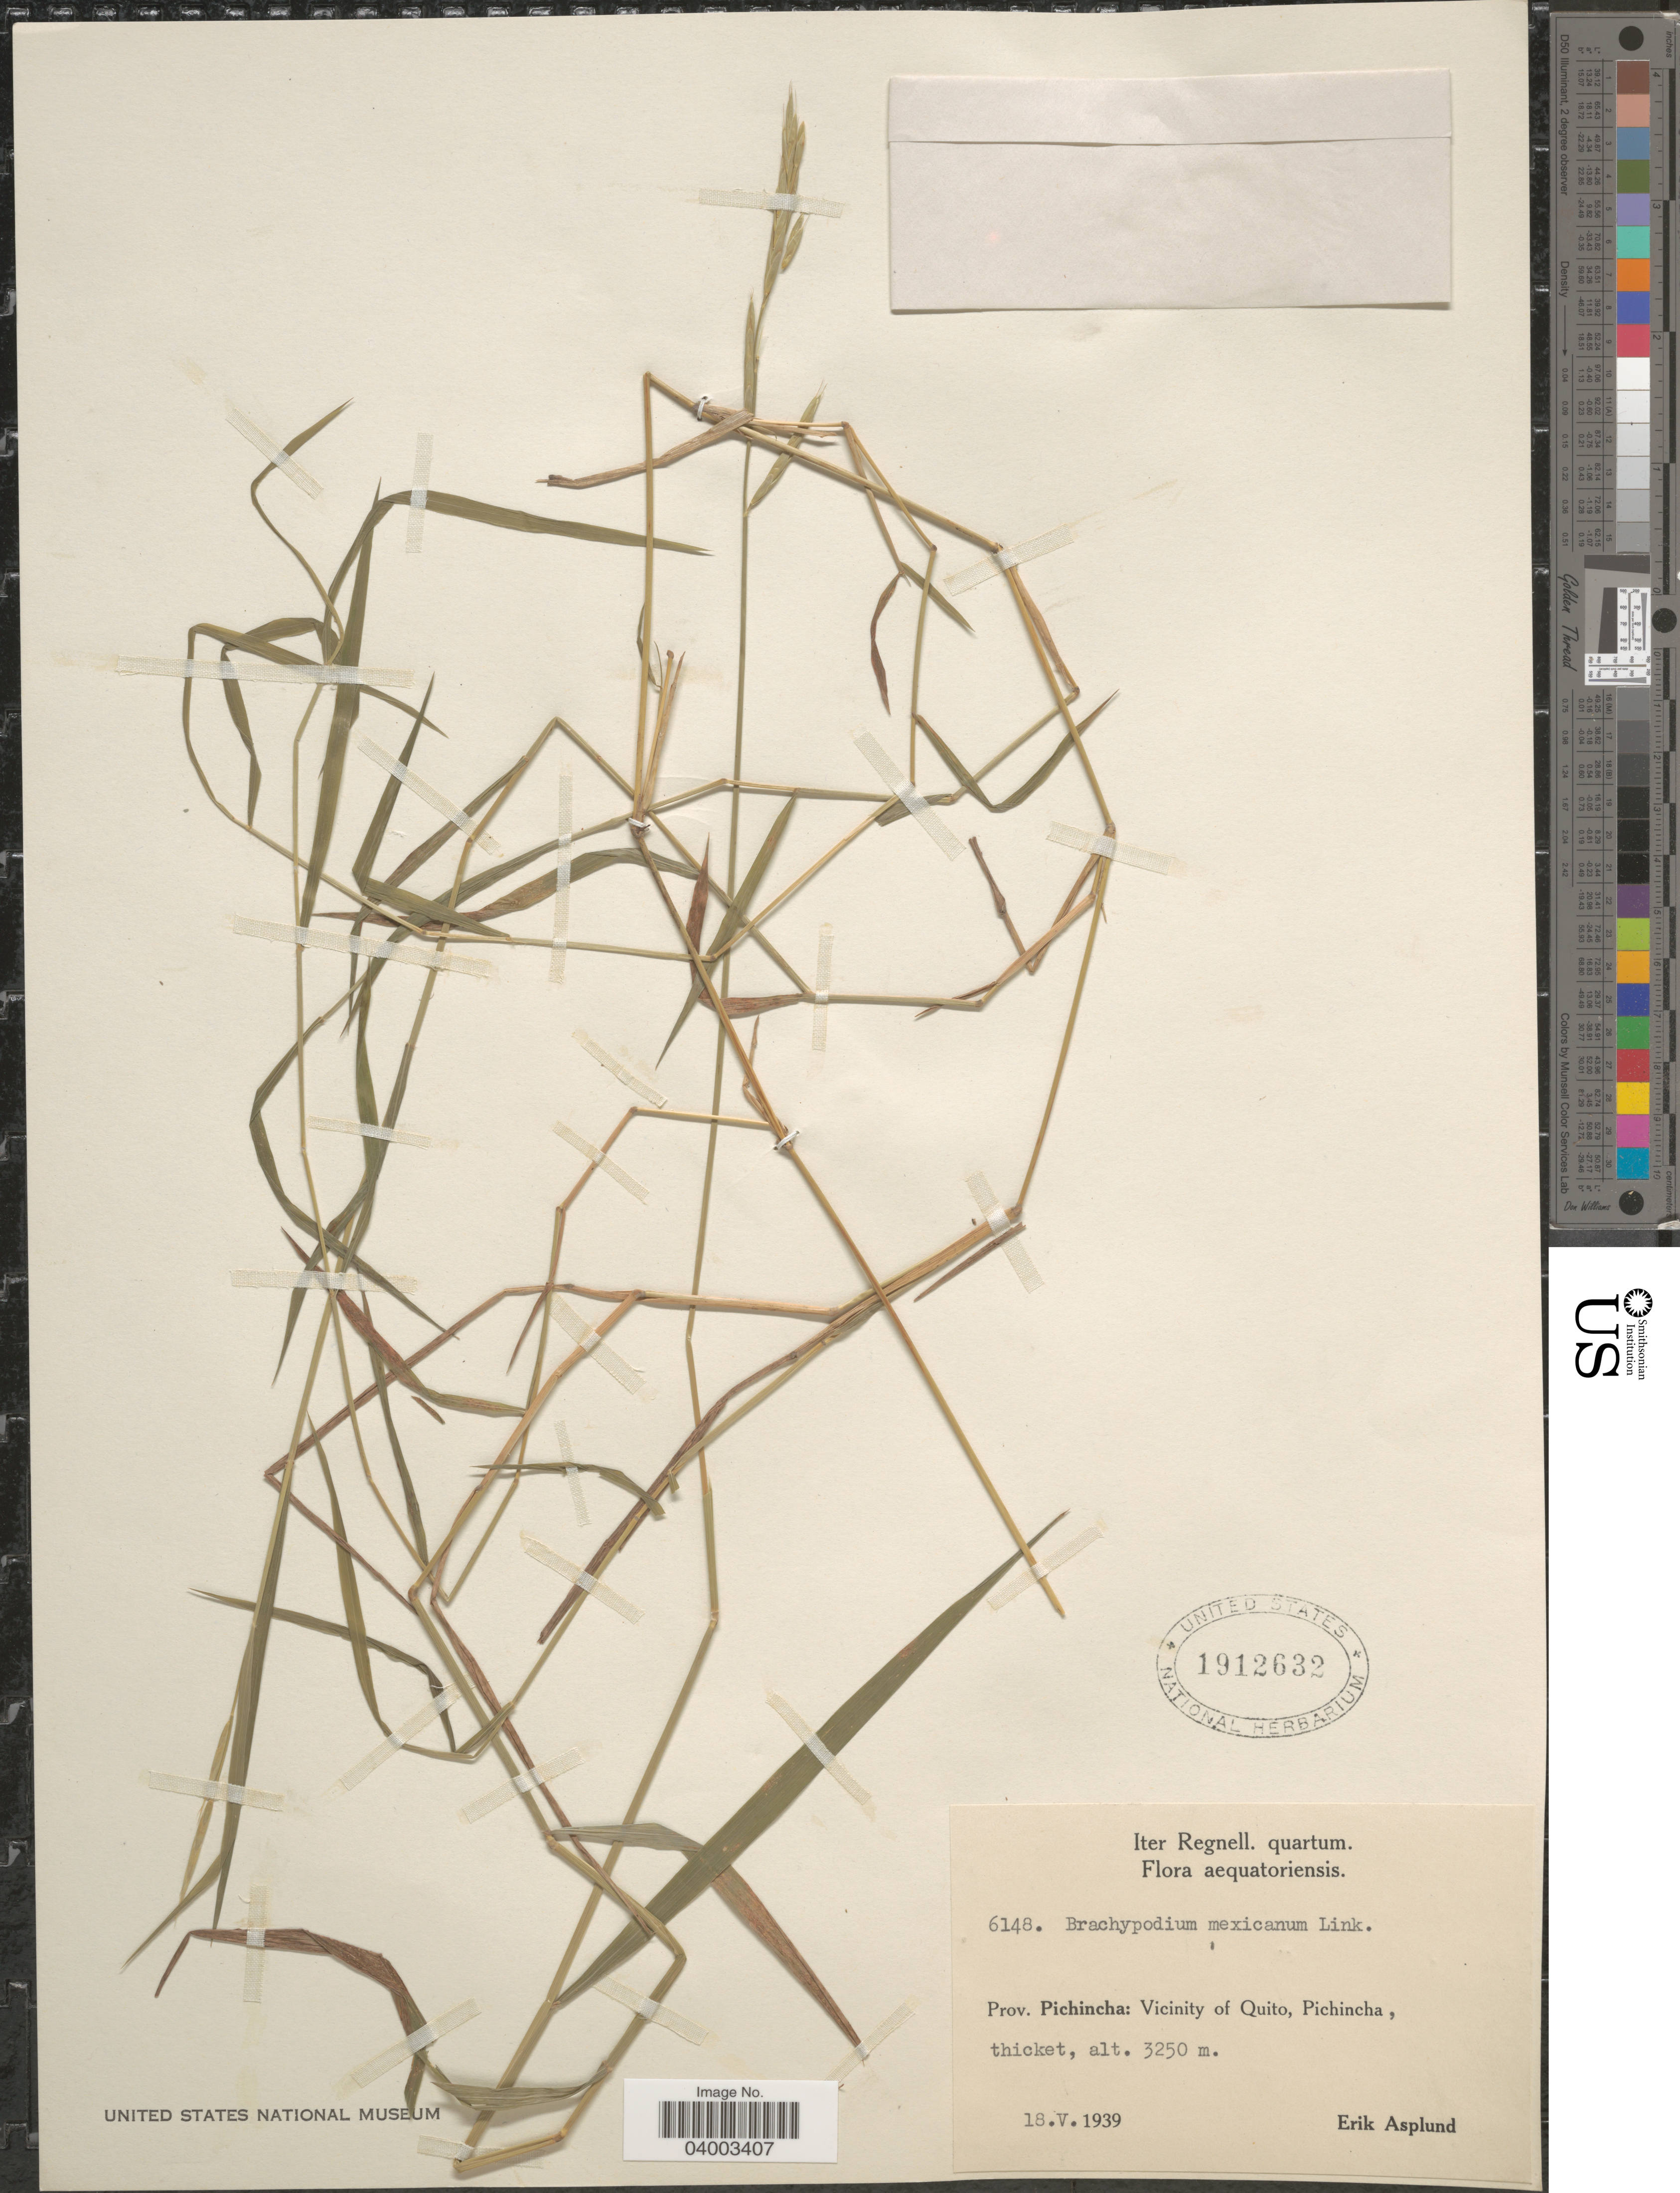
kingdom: Plantae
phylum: Tracheophyta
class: Liliopsida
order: Poales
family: Poaceae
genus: Brachypodium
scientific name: Brachypodium mexicanum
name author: (Roem. & Schult.) Link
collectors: E. Asplund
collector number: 6148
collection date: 1939-05-18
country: Ecuador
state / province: Pichincha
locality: Vicinity of Quito, Pichincha, thicket.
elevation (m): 3250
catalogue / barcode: US 1912632